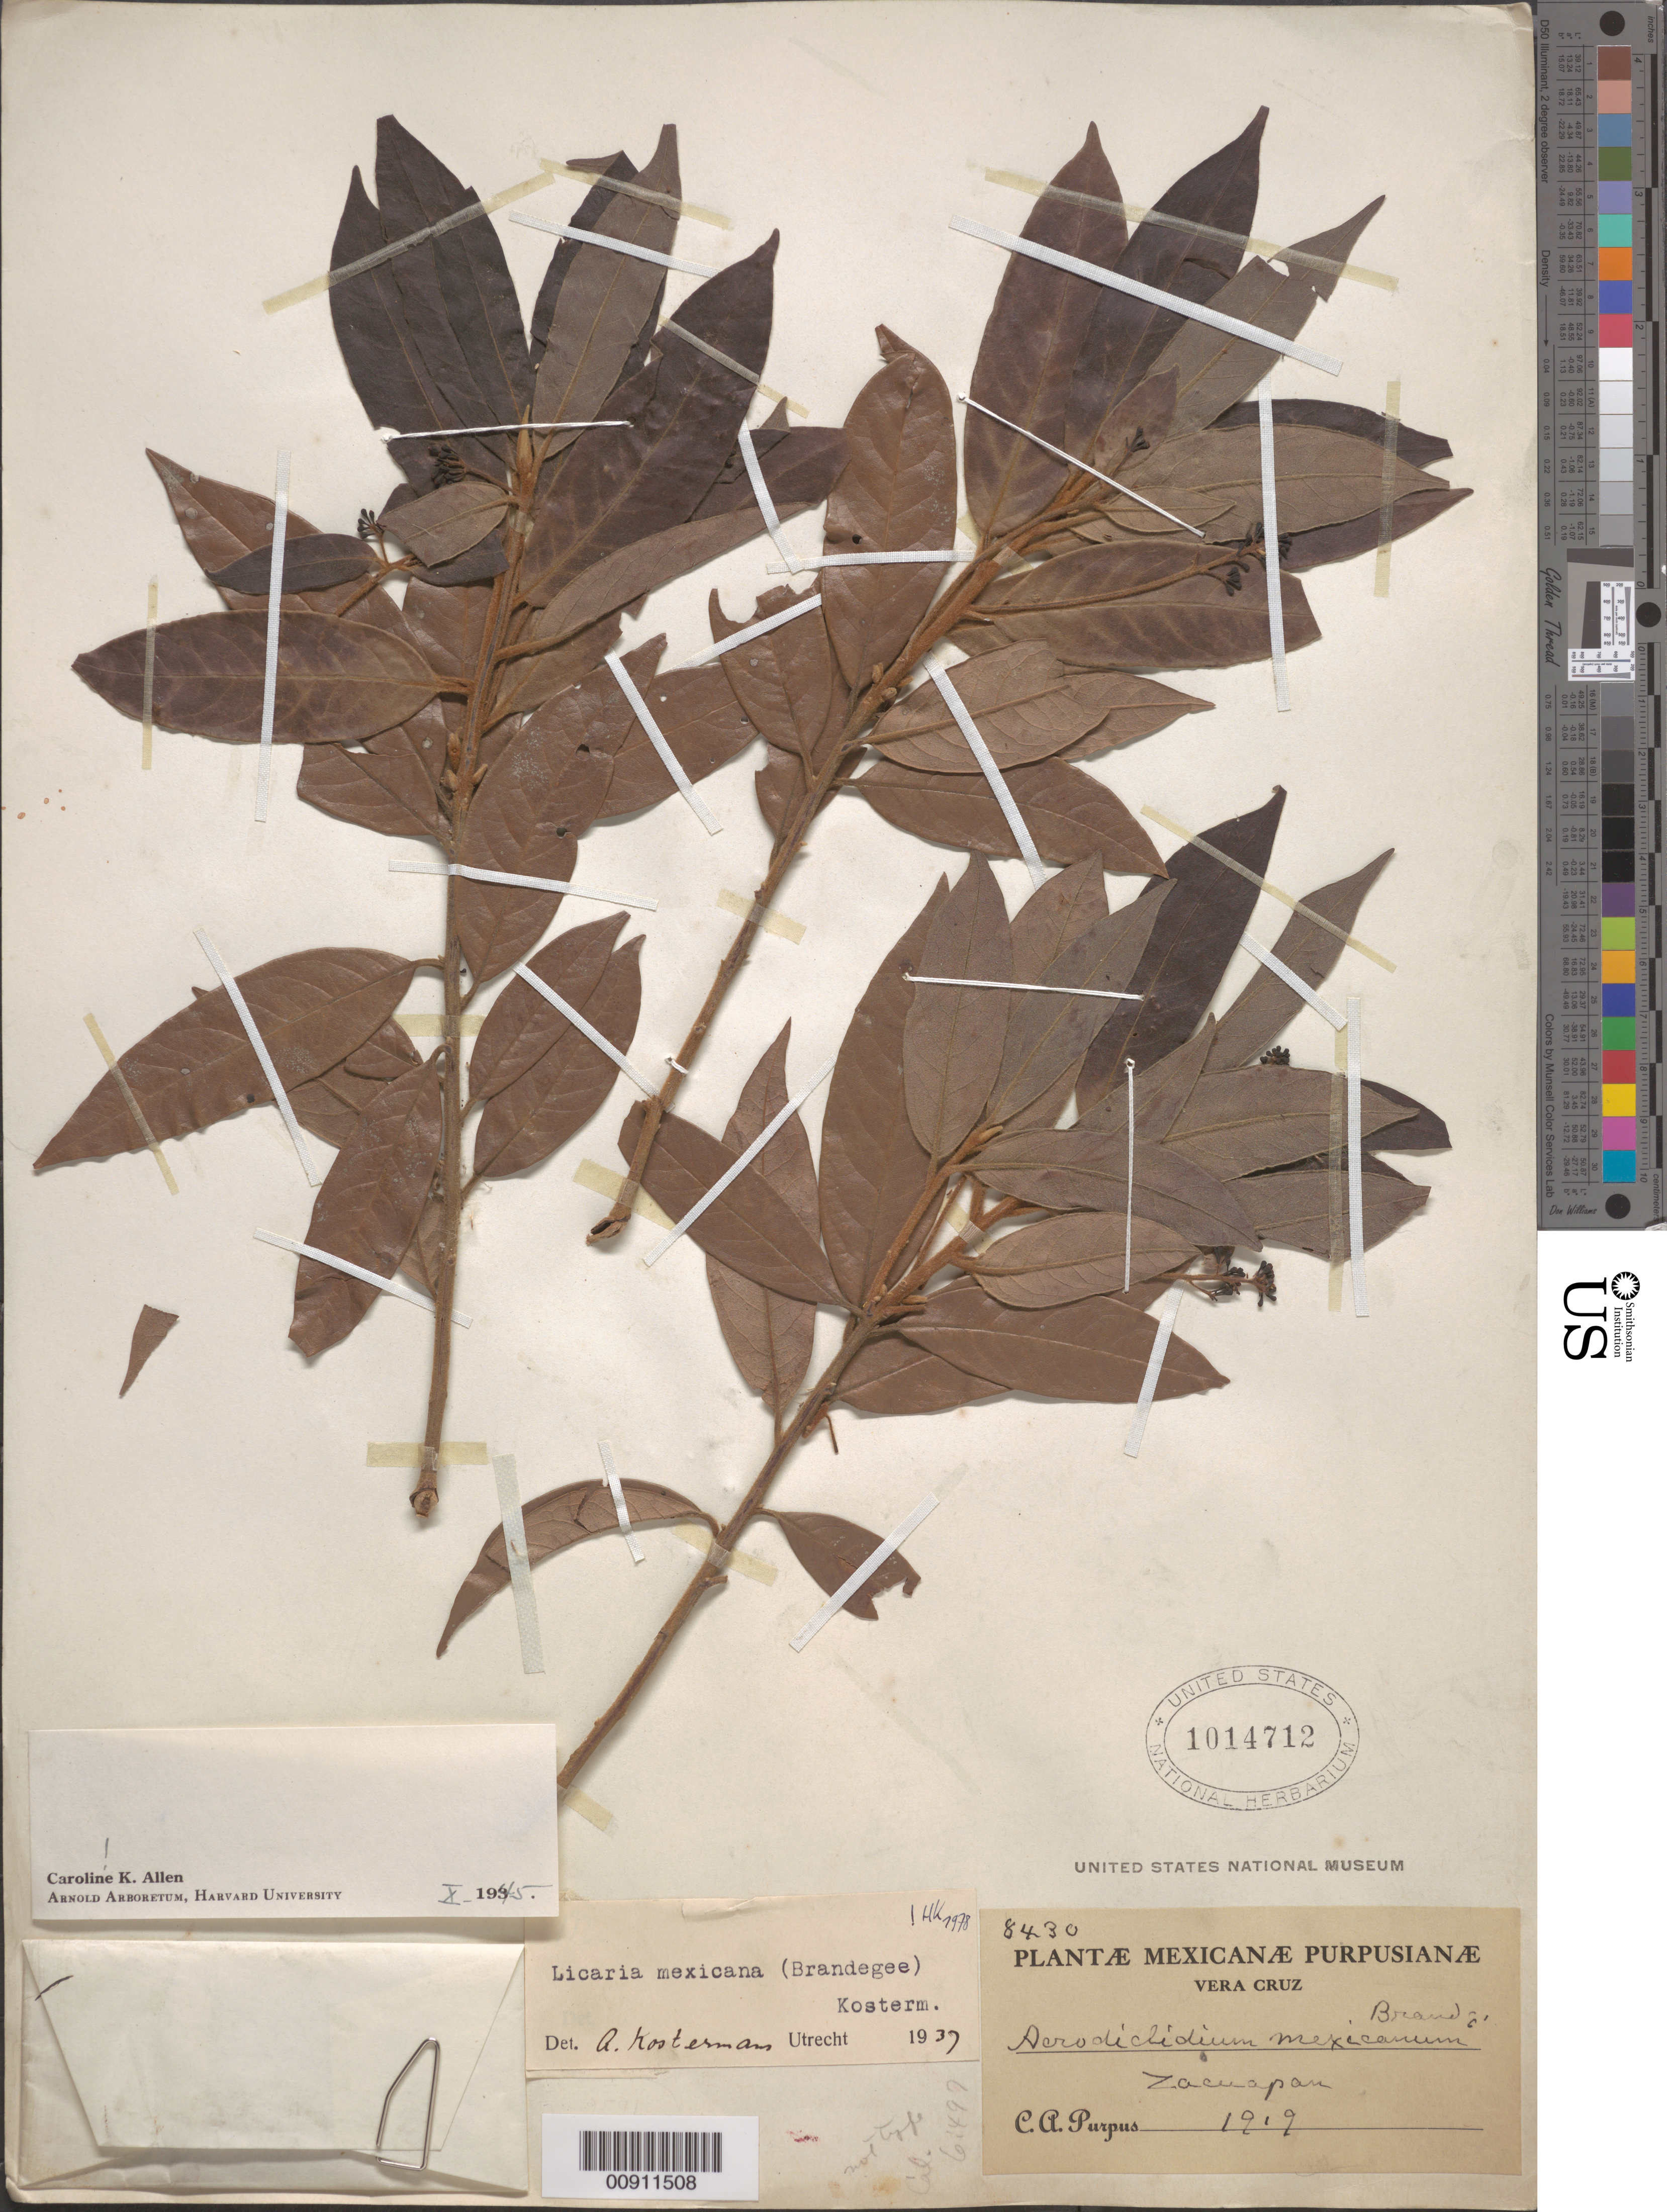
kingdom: Plantae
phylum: Tracheophyta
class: Magnoliopsida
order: Laurales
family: Lauraceae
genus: Licaria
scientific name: Licaria mexicana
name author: (Brandegee) Kosterm.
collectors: C. A. Purpus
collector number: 8430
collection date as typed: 1919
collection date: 1919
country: Mexico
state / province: Veracruz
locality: Zacuapan, Veracruz.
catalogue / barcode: US 1014712